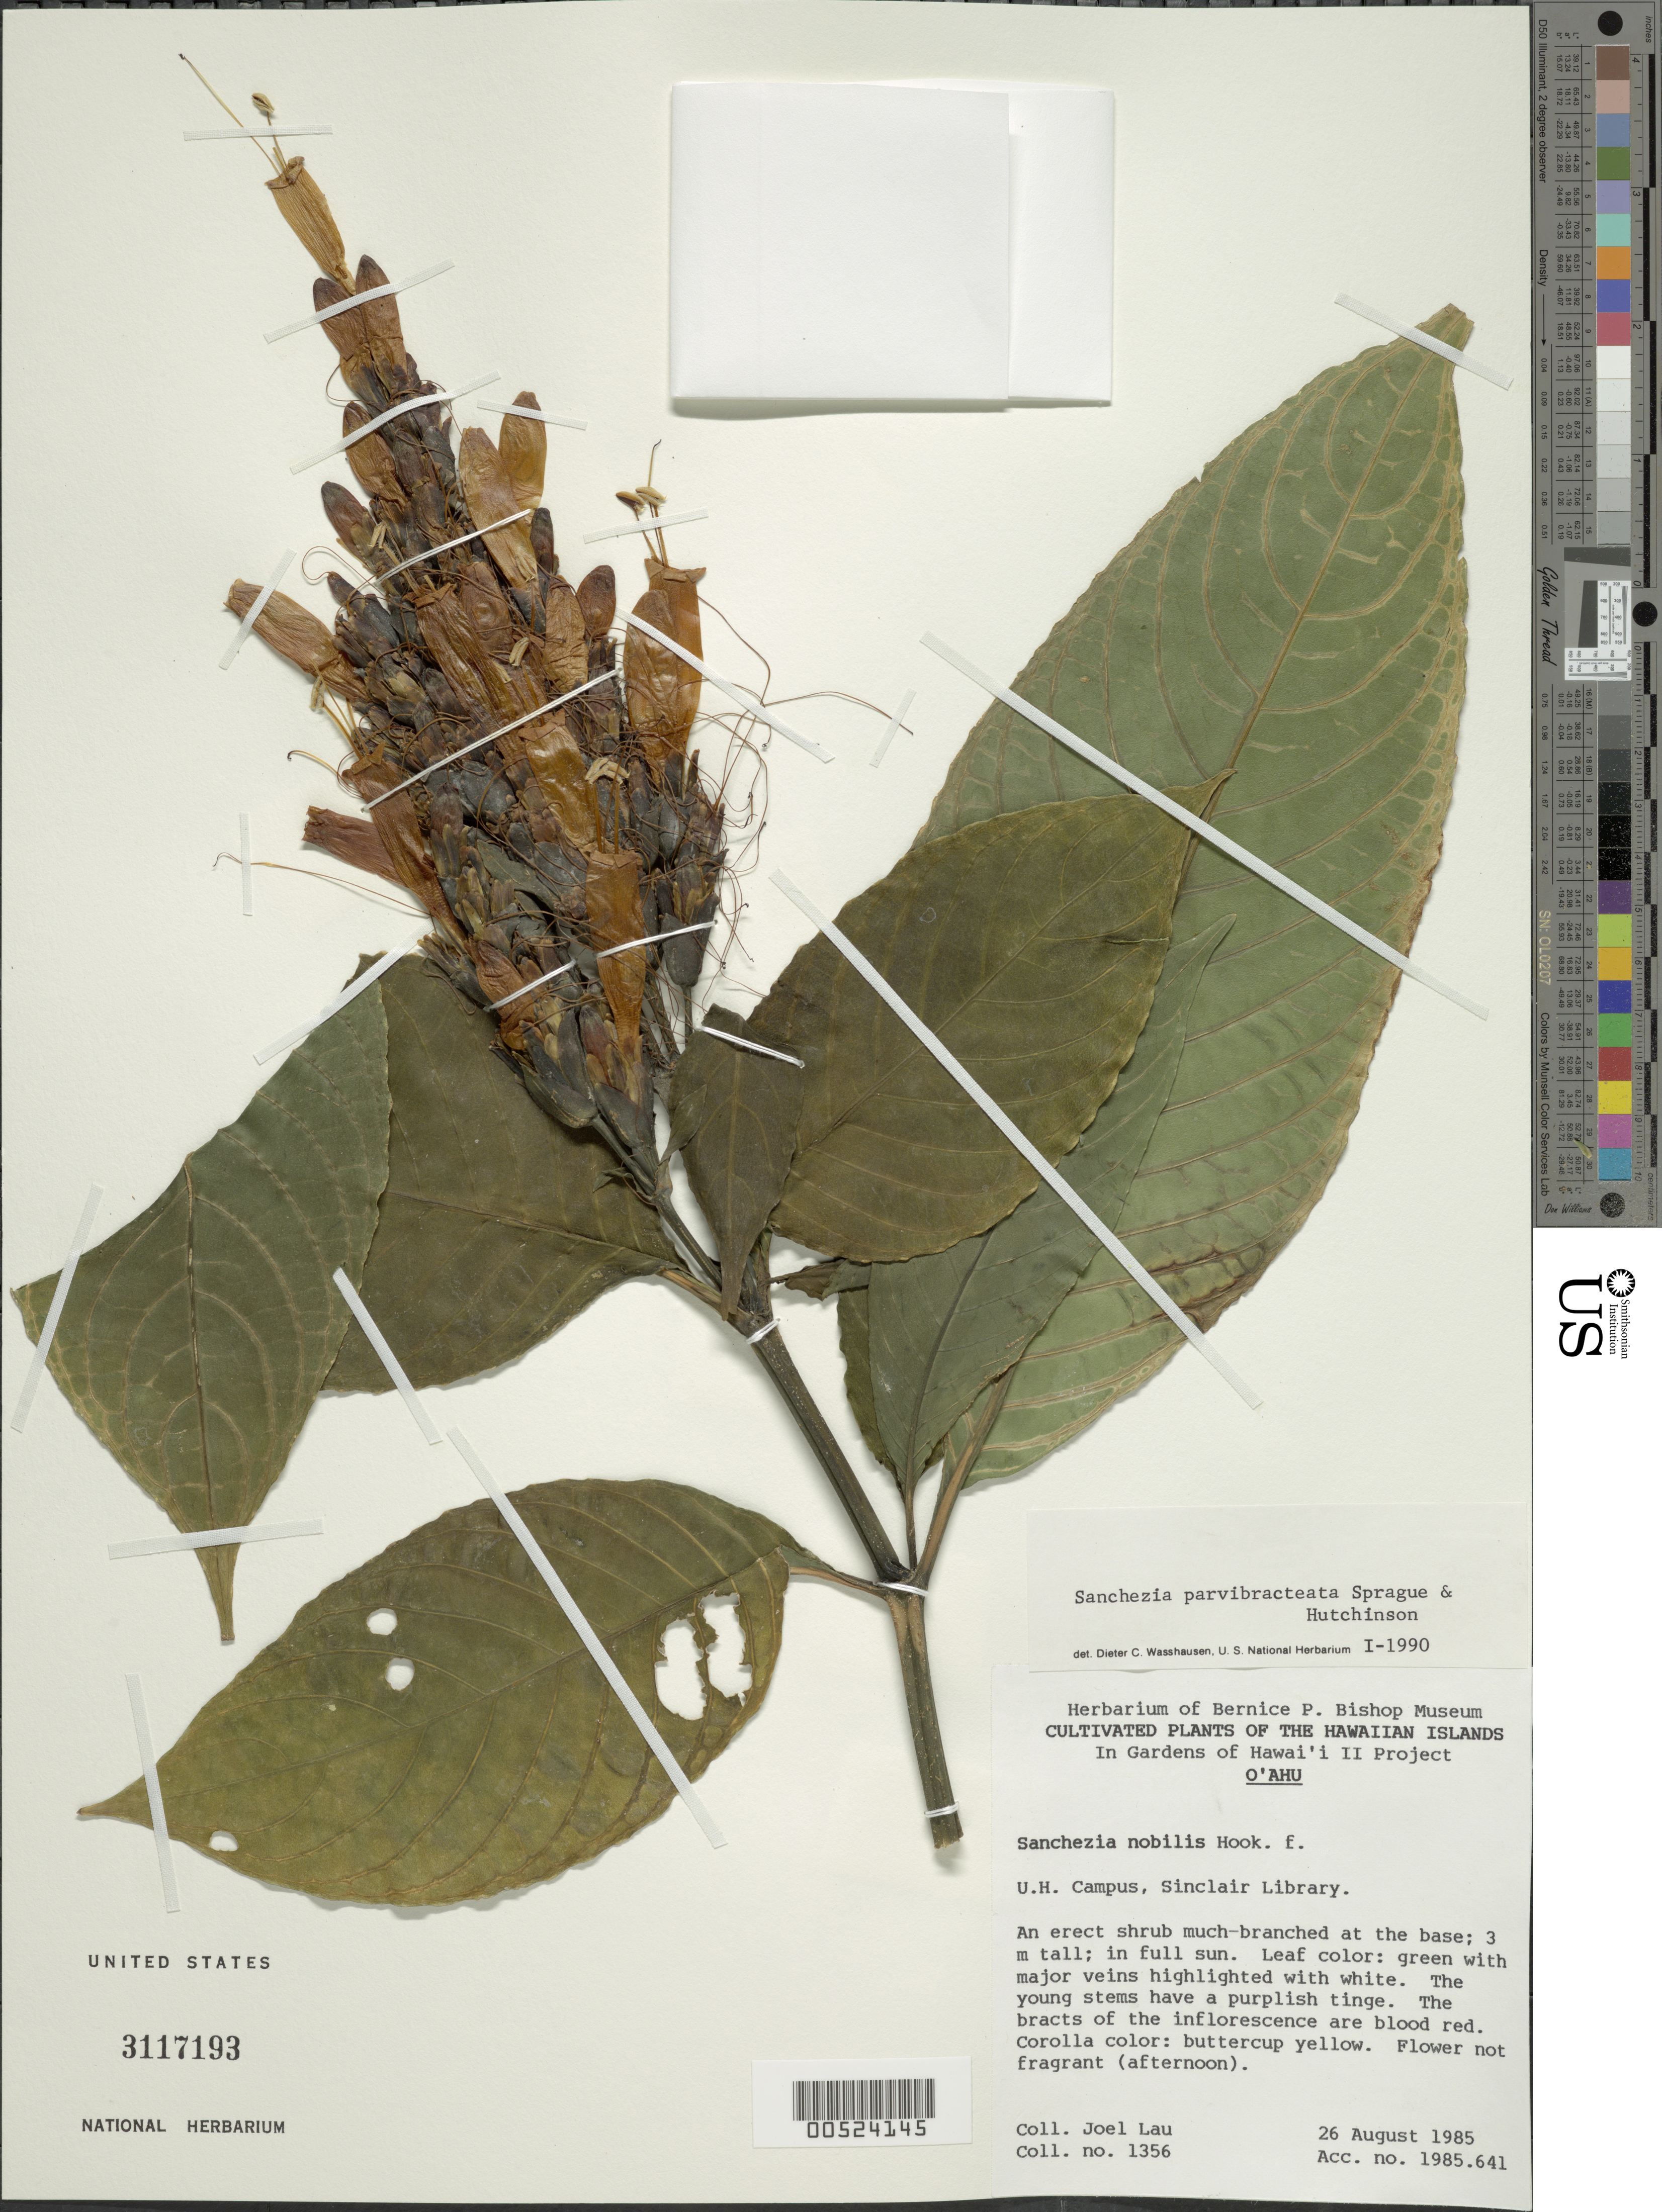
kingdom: Plantae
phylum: Tracheophyta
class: Magnoliopsida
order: Lamiales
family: Acanthaceae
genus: Sanchezia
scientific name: Sanchezia parvibracteata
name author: Sprague & Hutch.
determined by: Wasshausen, Dieter C., (BOT), Smithsonian Institution - National Museum of Natural History (UNITED STATES)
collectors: J. Lau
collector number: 1356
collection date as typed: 26 Aug 1985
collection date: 1985-08-26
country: United States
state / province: Hawaii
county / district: Honolulu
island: Oahu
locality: U.H. Campus, Sinclair Library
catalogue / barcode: US 3117193